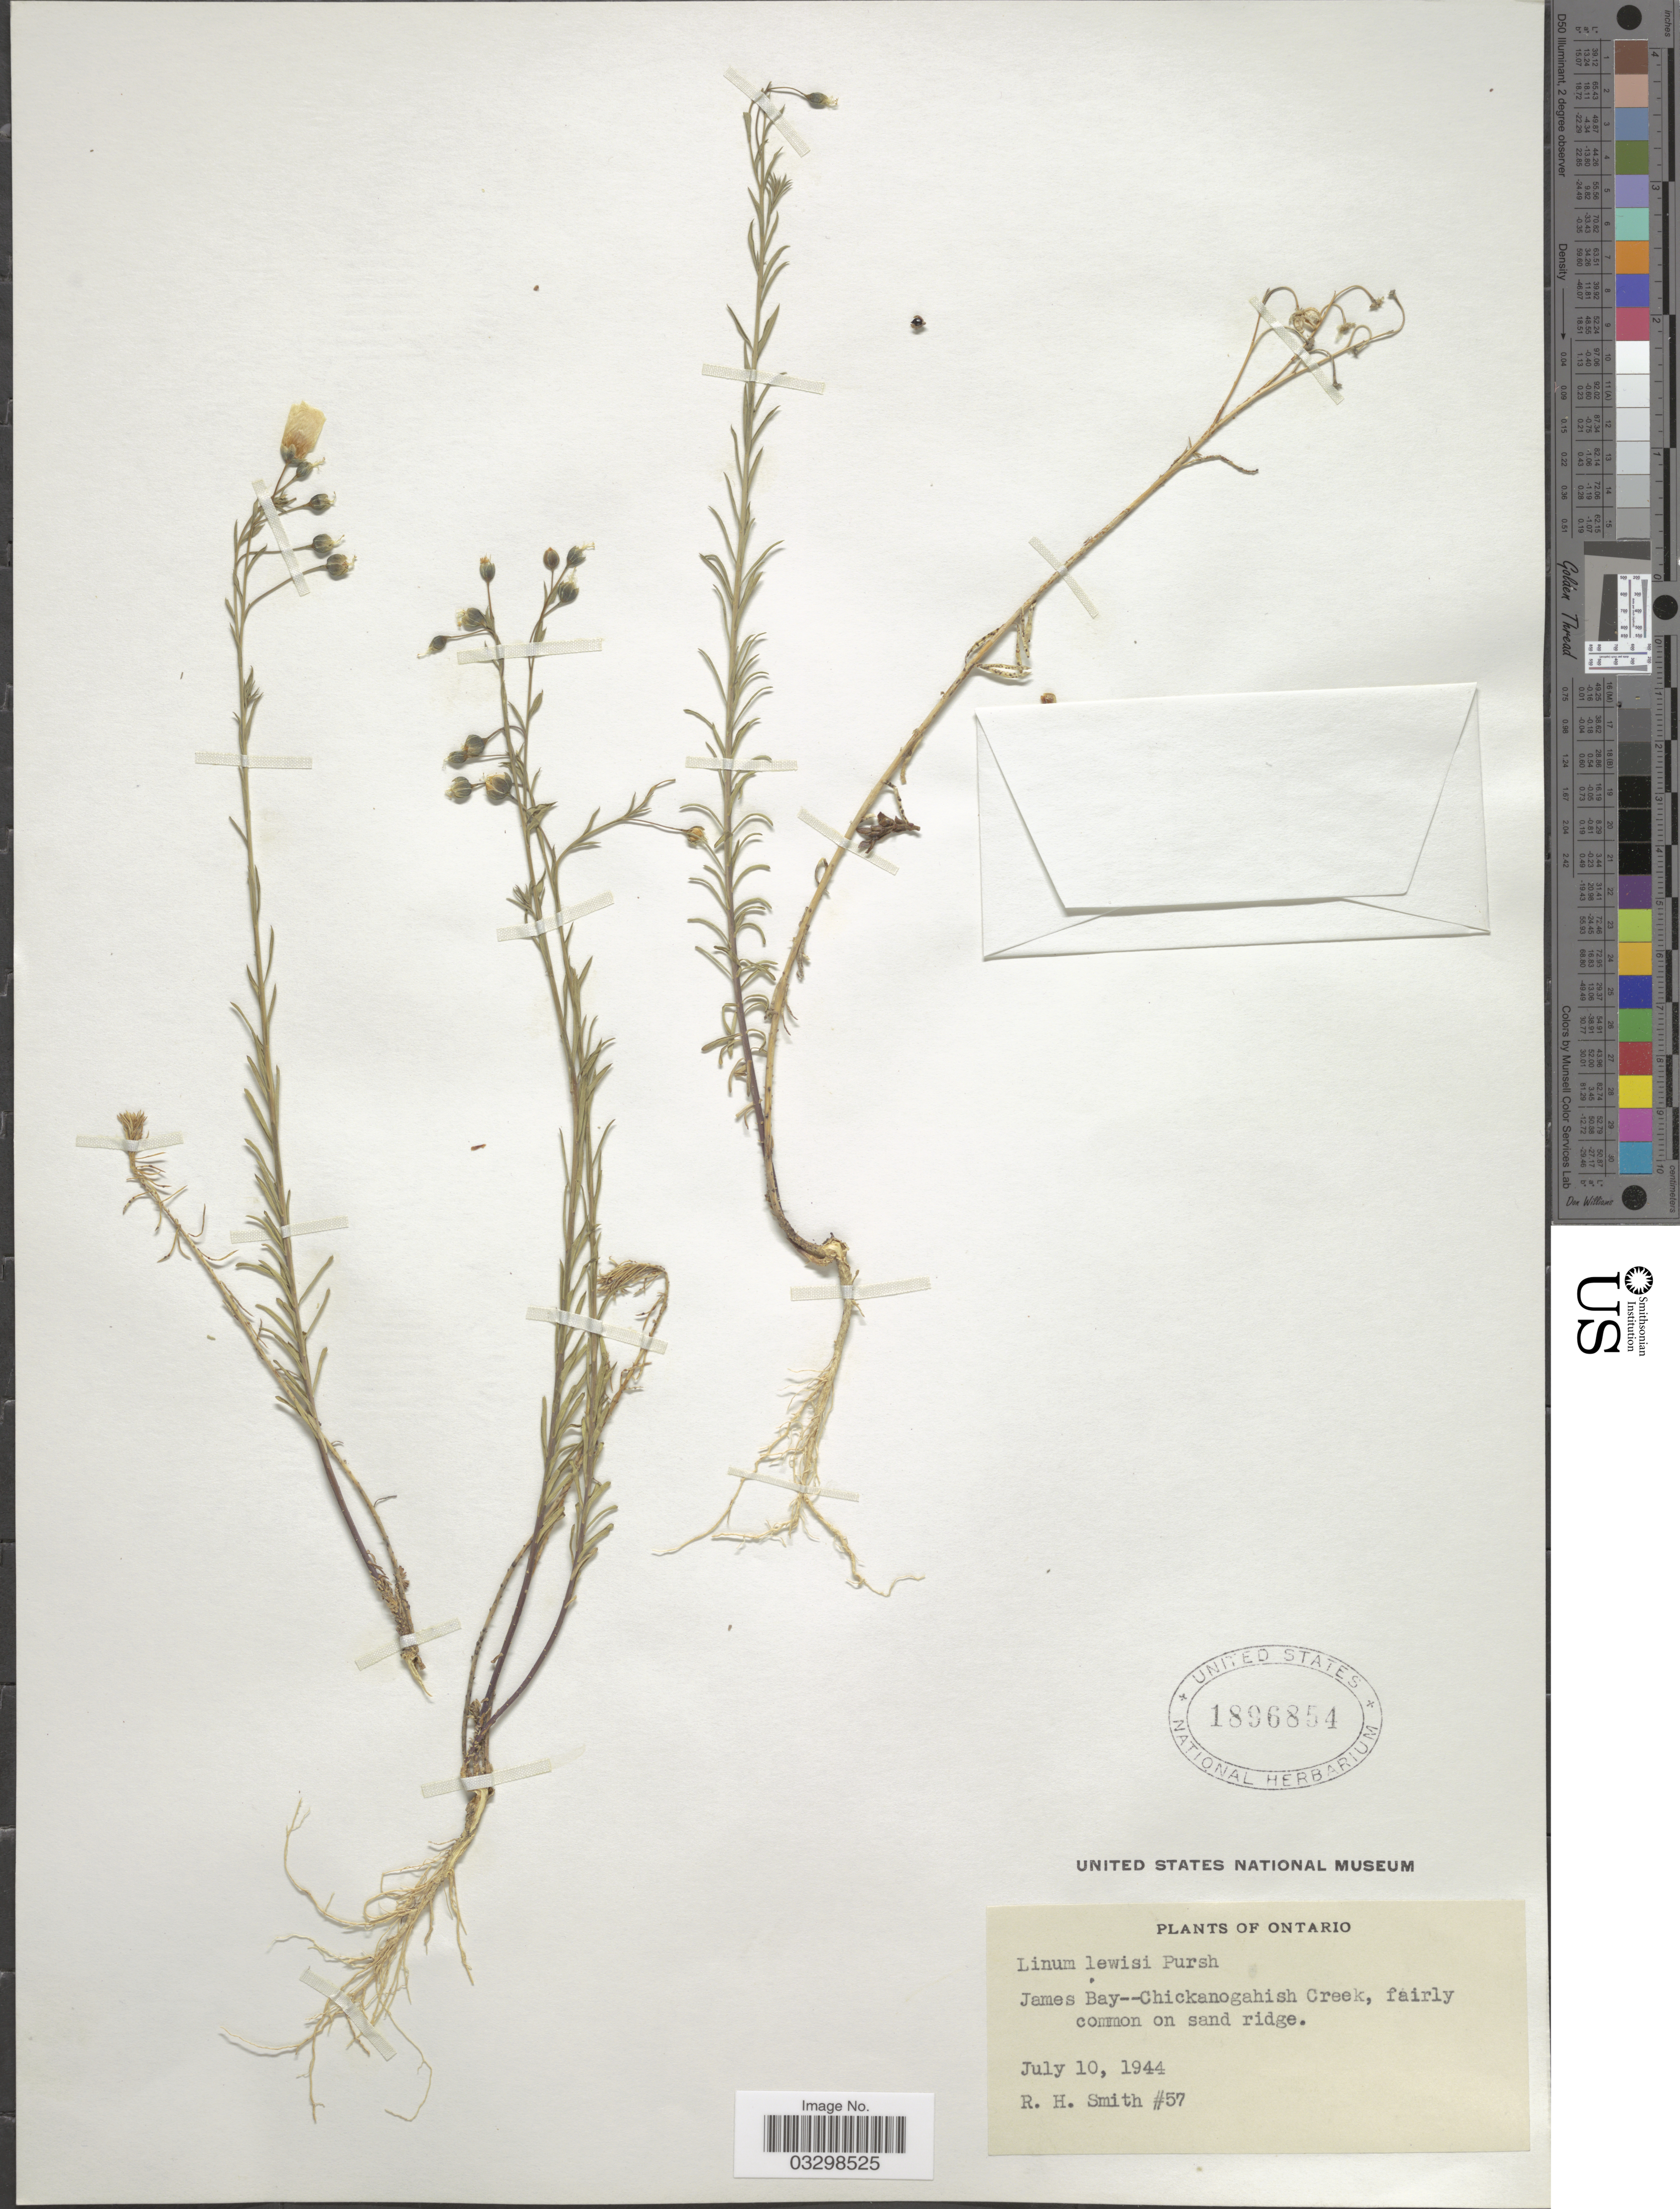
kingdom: Plantae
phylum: Tracheophyta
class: Magnoliopsida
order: Malpighiales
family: Linaceae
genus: Linum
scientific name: Linum lewisii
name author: Pursh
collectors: R. H. Smith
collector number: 57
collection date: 1944-07-10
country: Canada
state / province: Ontario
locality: James Bay--Chickanogahish Creek.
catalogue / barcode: US 1896854